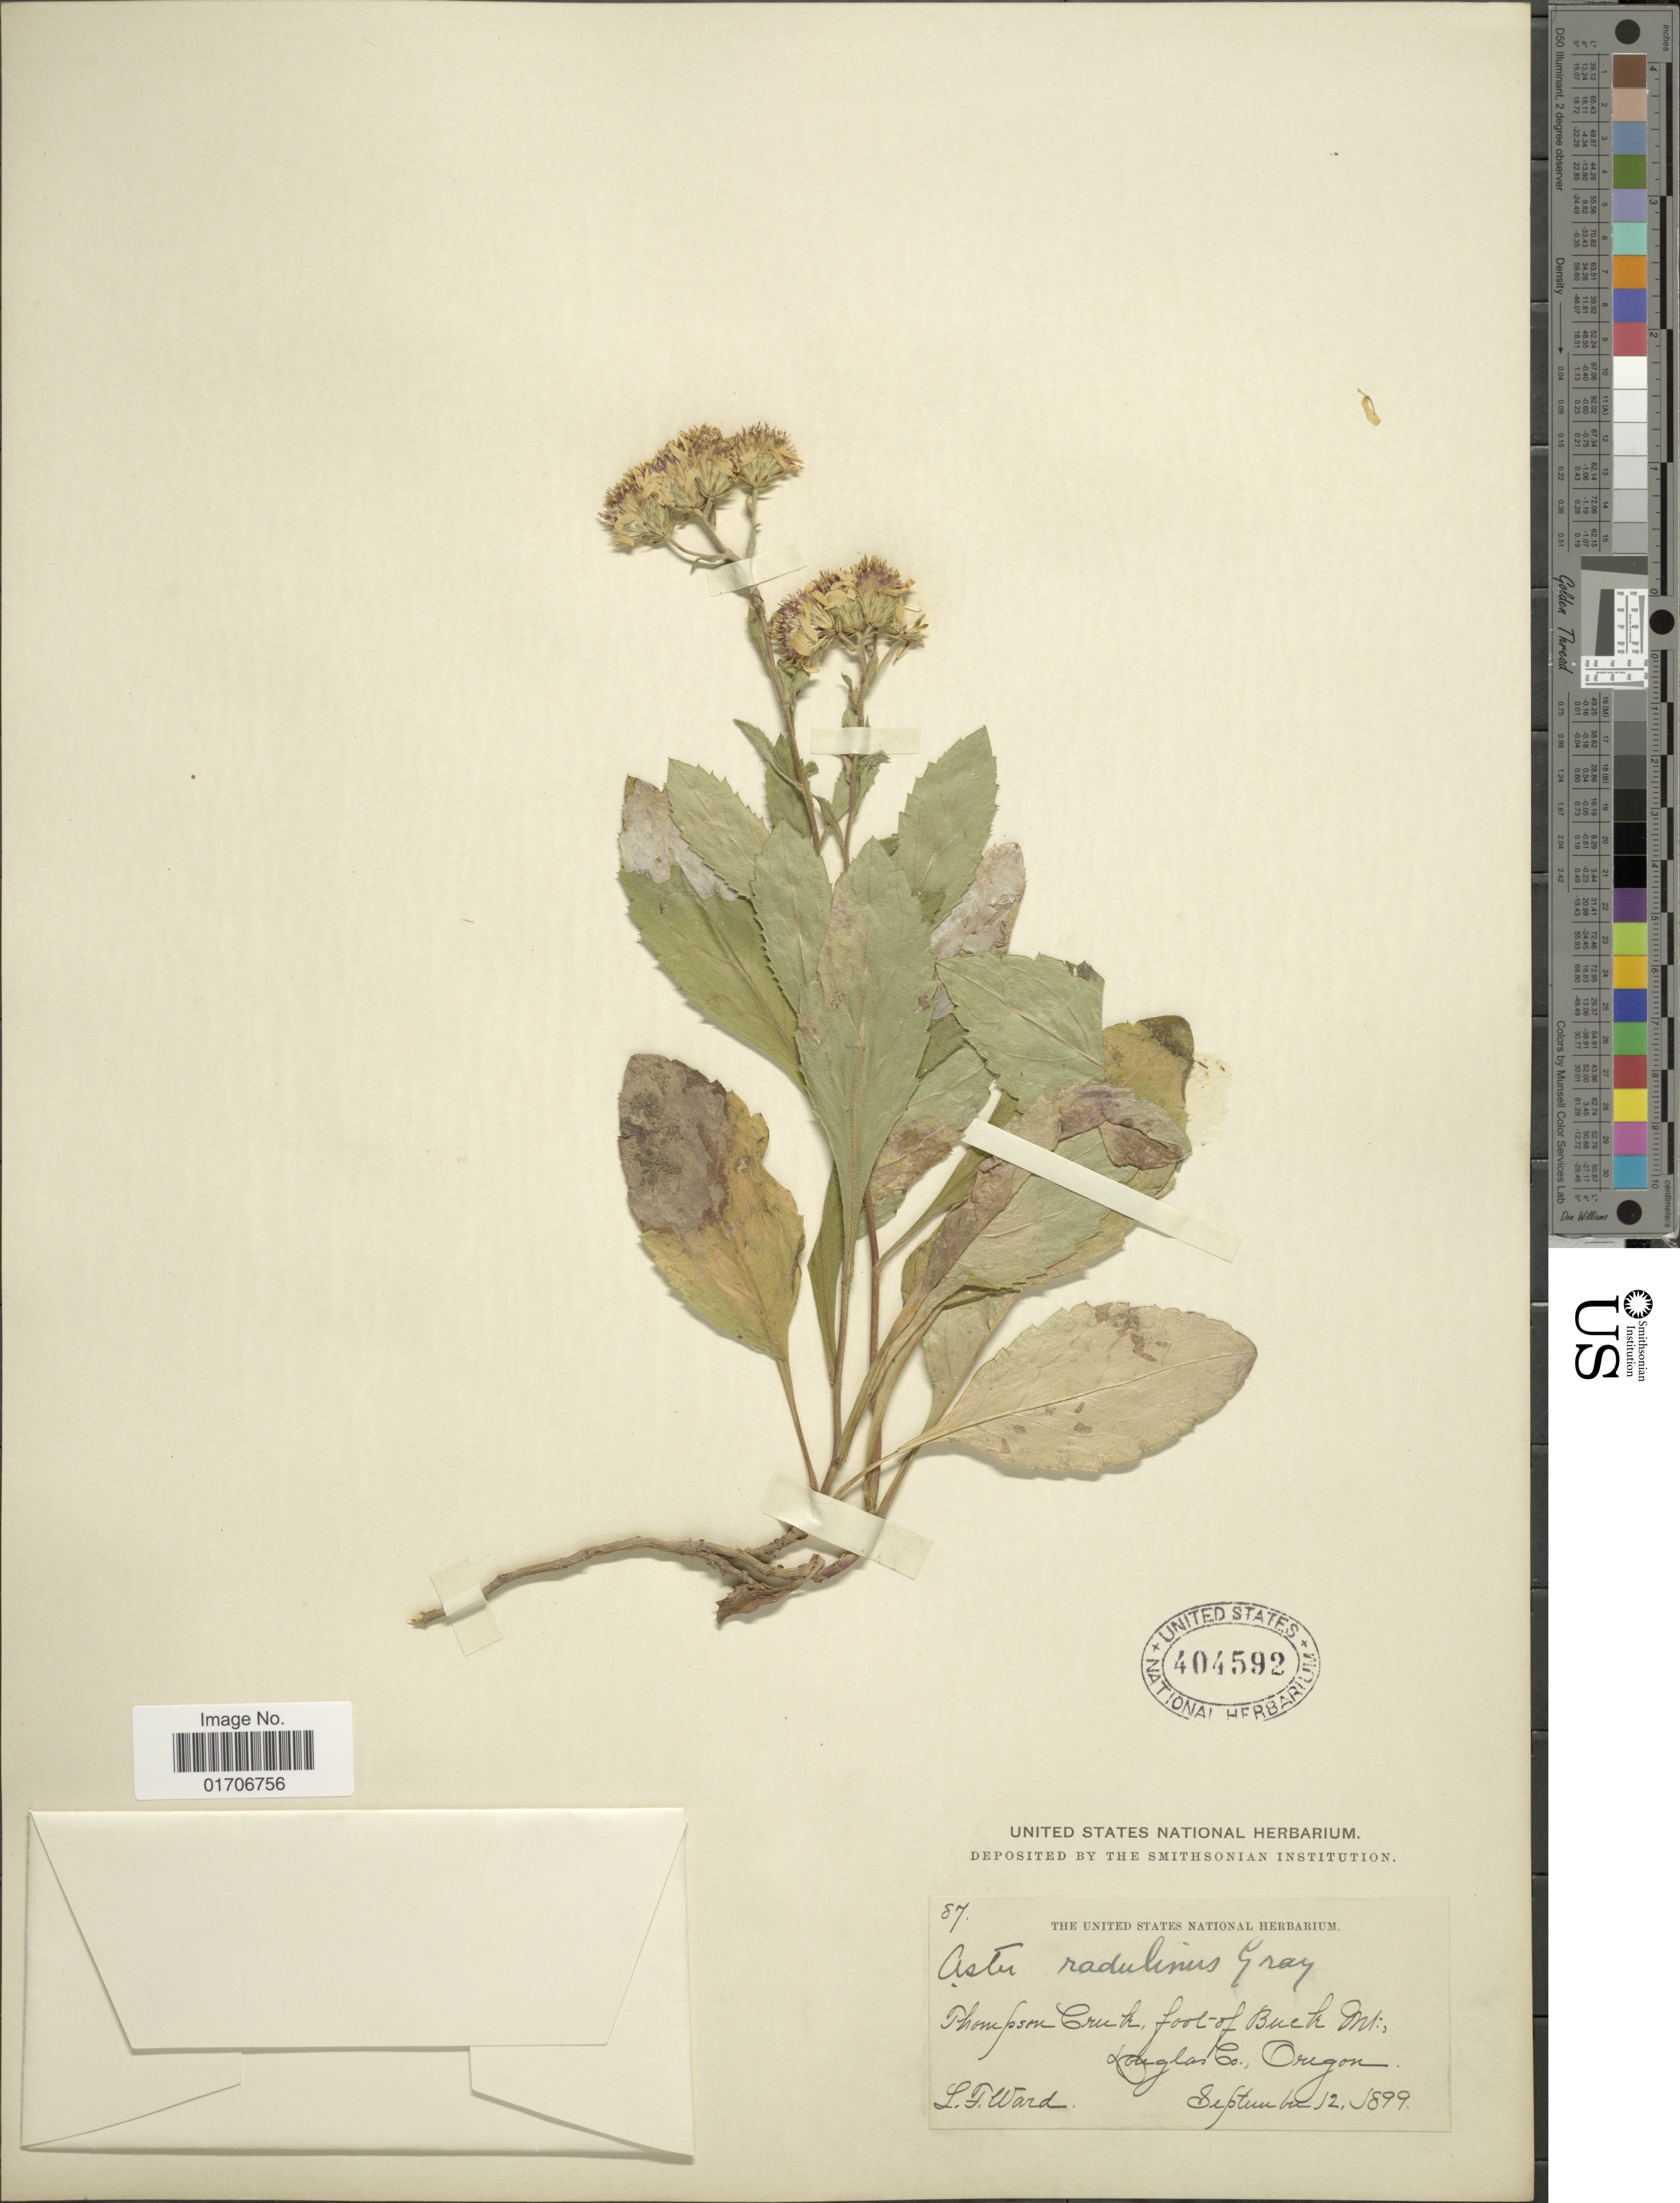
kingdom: Plantae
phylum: Tracheophyta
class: Magnoliopsida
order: Asterales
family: Asteraceae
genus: Eurybia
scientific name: Eurybia radulina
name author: (A. Gray) G.L. Nesom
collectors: L. Ward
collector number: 87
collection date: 1899-09-12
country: United States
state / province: Oregon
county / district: Douglas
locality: Thompson Creek, foot of Buch Mt., Douglas Co., Oregon.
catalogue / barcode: US 404592